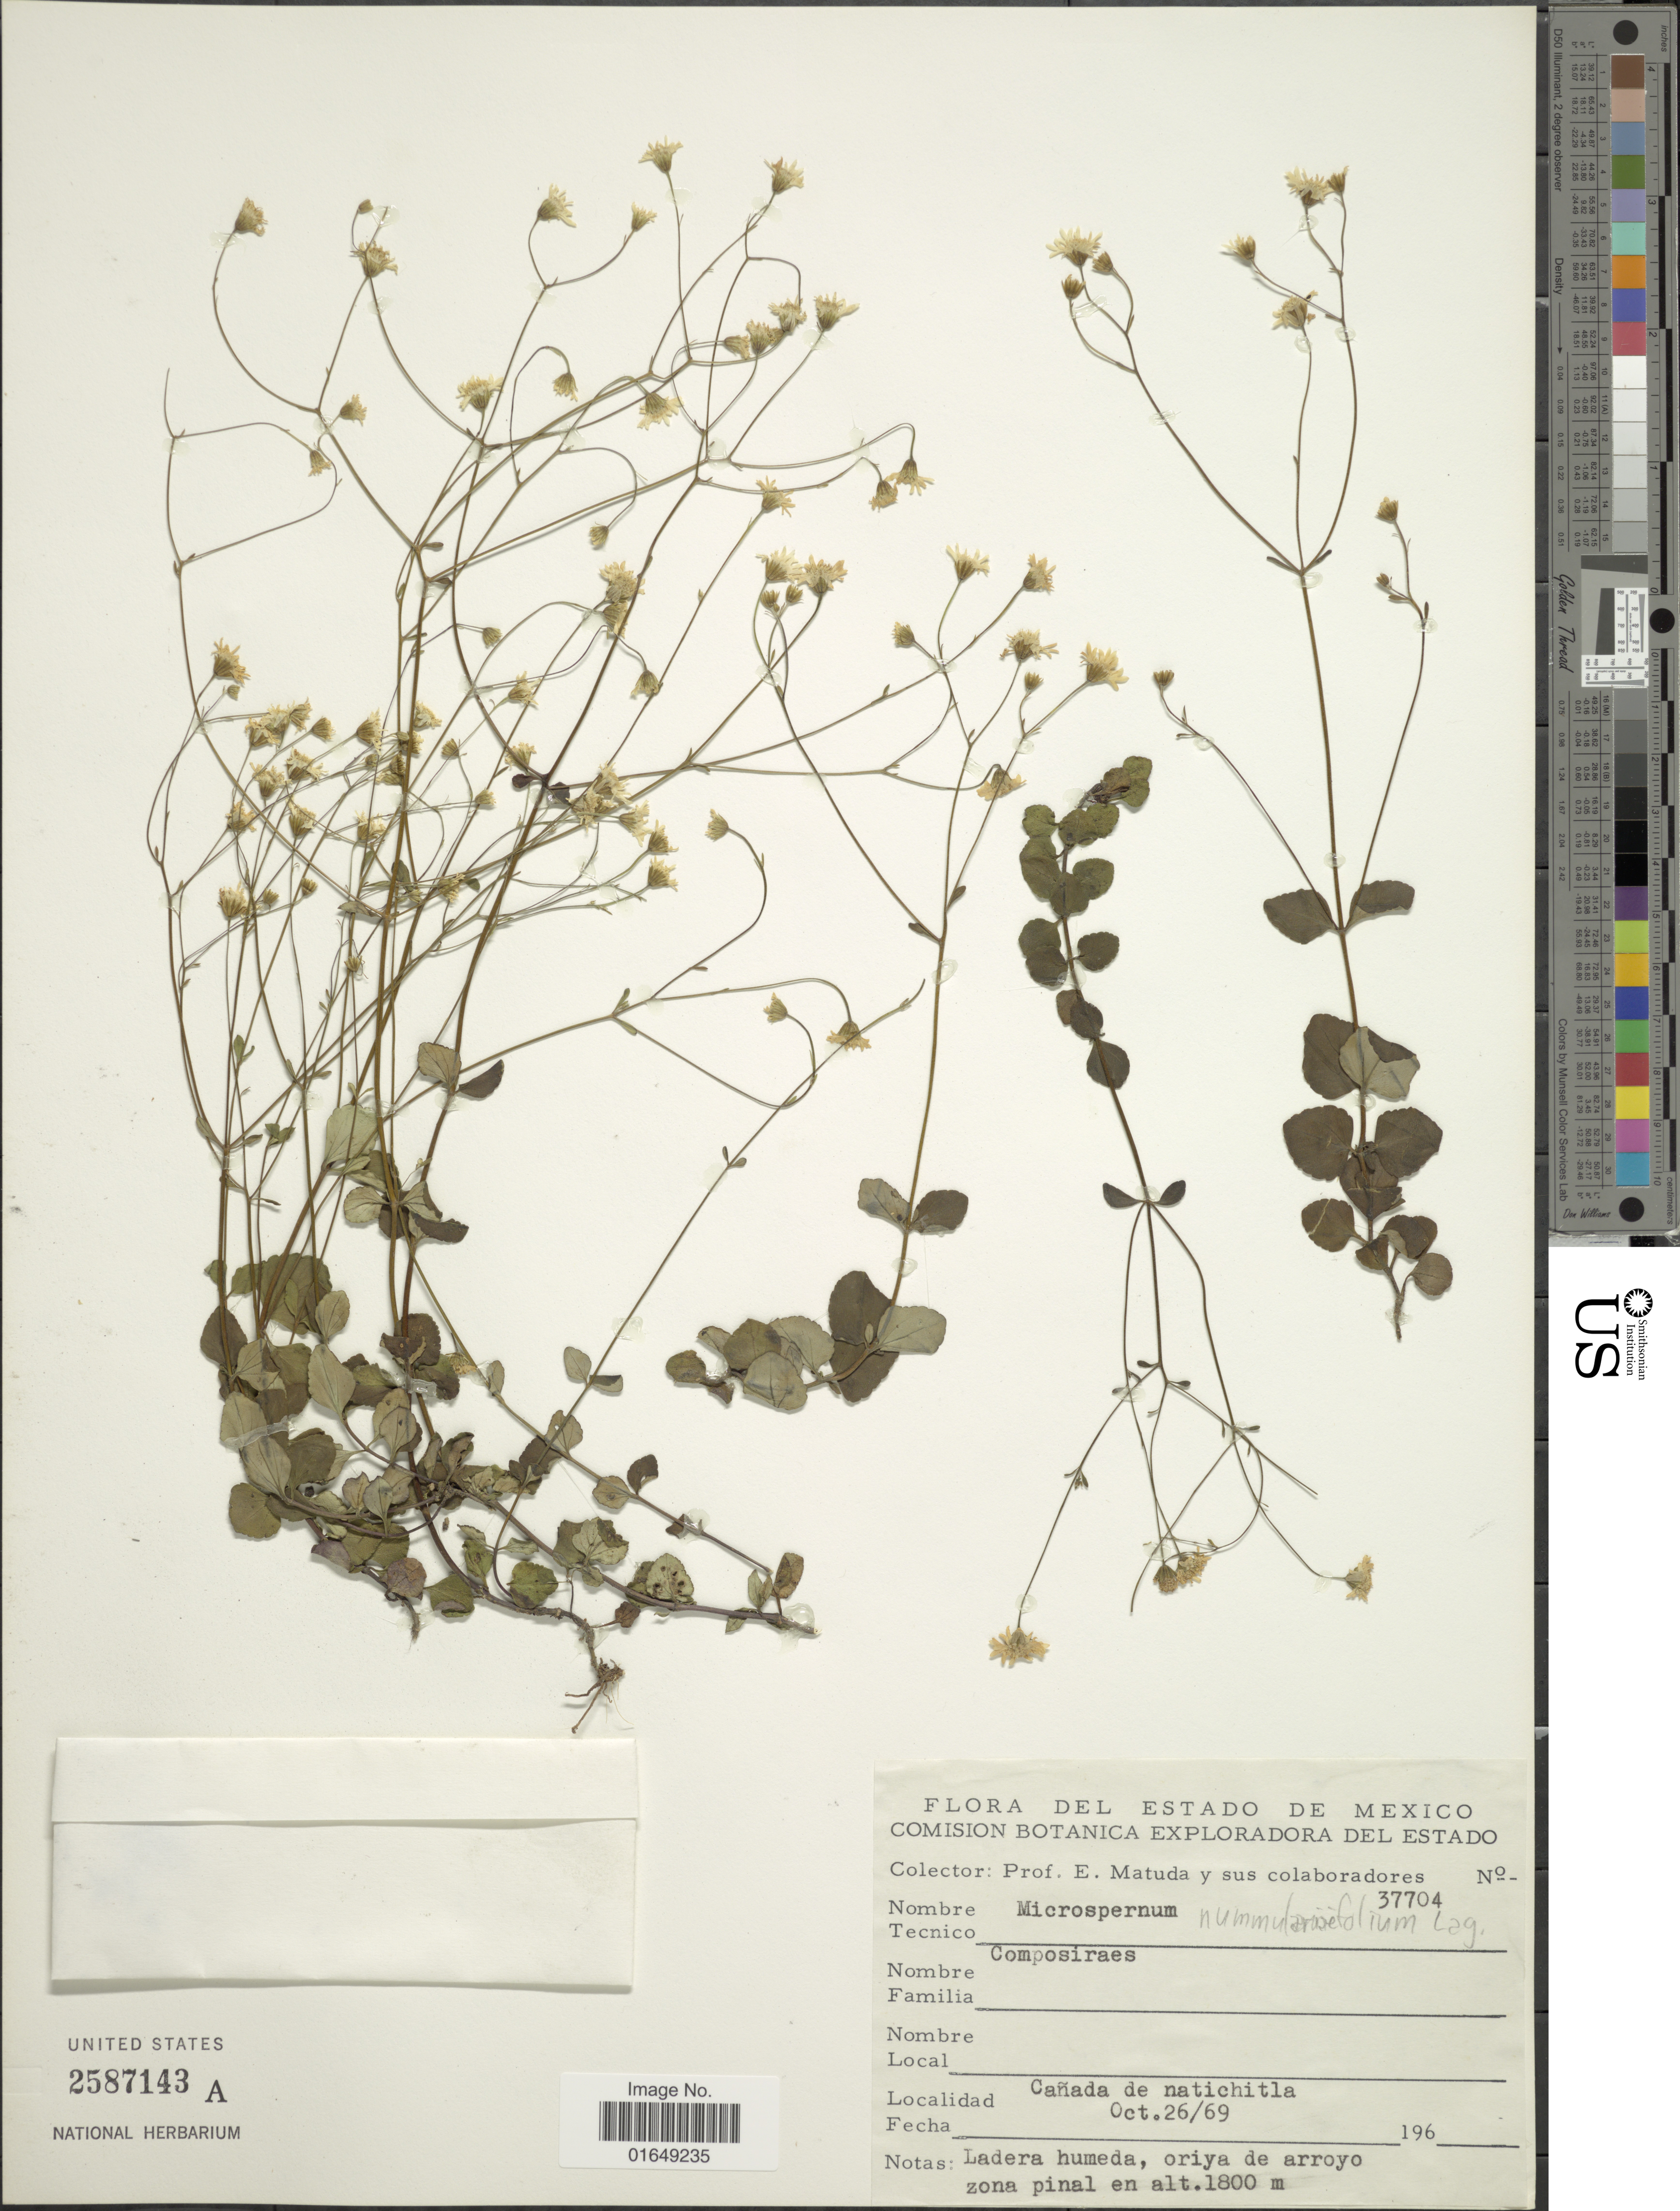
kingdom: Plantae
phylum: Tracheophyta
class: Magnoliopsida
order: Asterales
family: Asteraceae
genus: Microspermum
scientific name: Microspermum numulariaefolium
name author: Lag.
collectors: E. Matuda & et al.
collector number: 37704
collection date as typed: Transcribed d/m/y: 26/10/69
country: Mexico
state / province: México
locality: Cañada de natichitla.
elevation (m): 1800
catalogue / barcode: US 2587143A